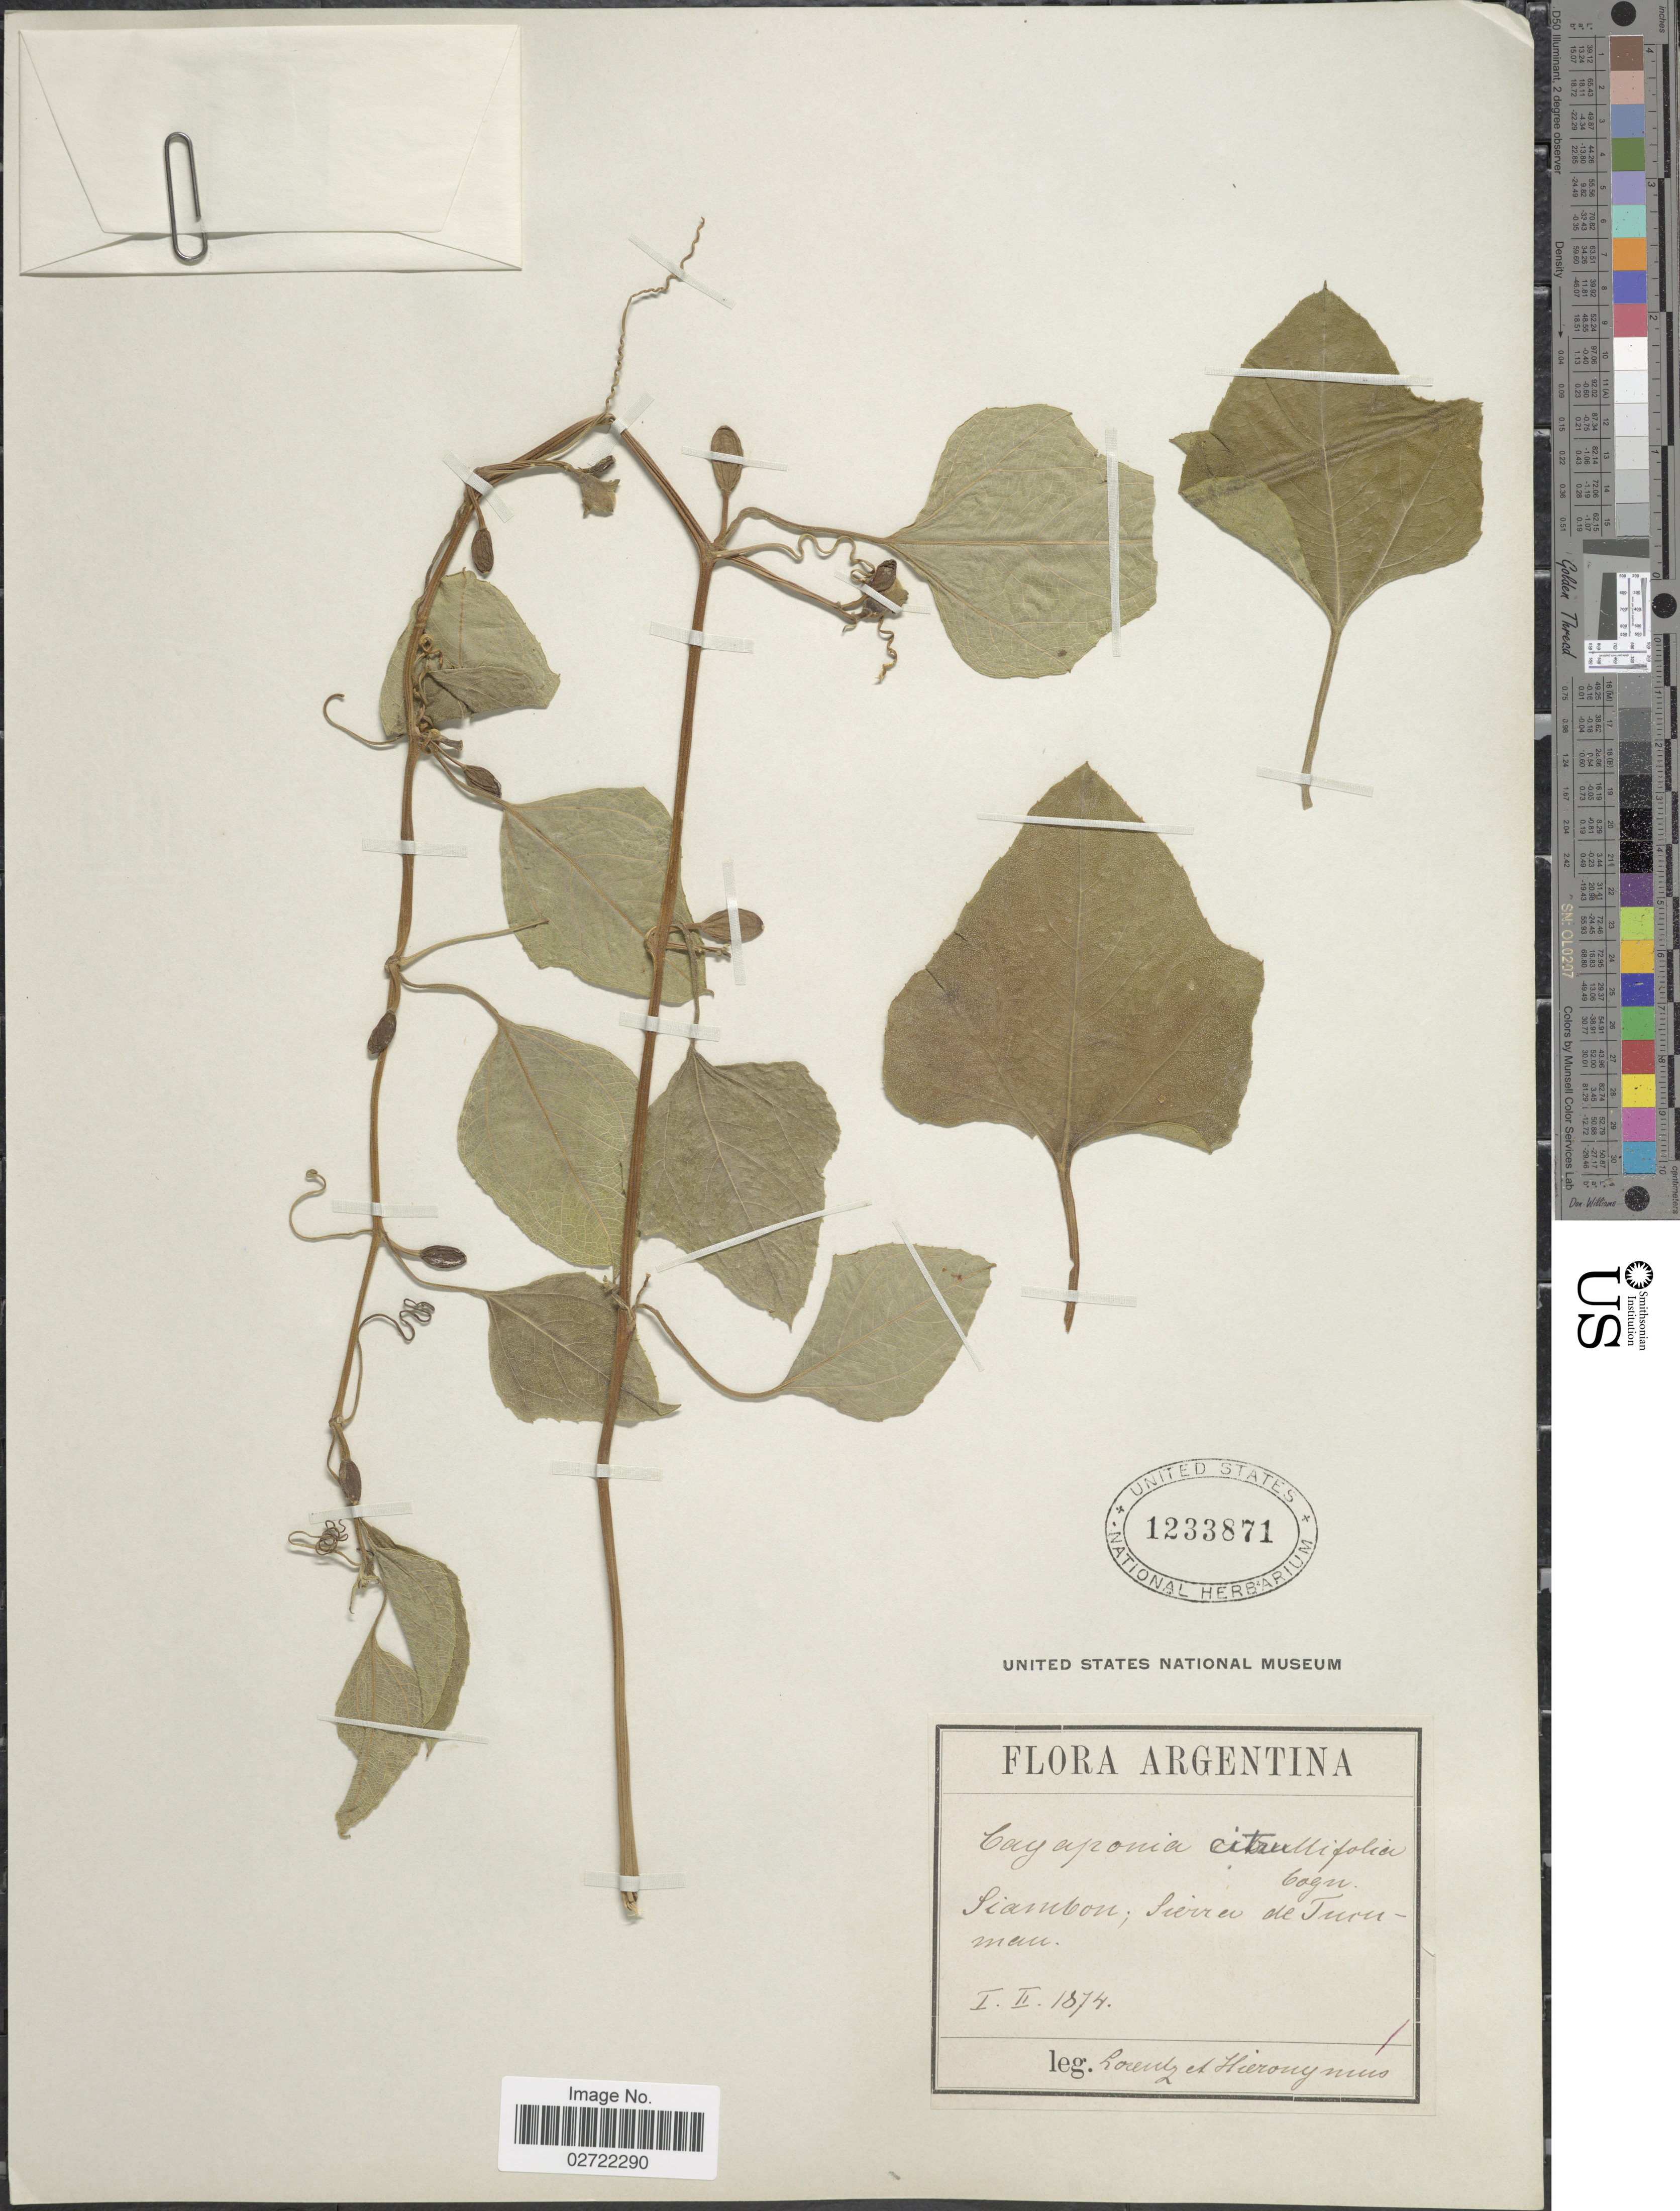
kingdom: Plantae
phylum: Tracheophyta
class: Magnoliopsida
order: Cucurbitales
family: Cucurbitaceae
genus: Cayaponia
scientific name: Cayaponia citrullifolia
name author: (Griseb.) Cogn.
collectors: -. Lorentz & -. Hieronymus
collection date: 1874-01/1874-02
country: Argentina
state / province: Tucuman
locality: Siambon; Sierra de Tucuman.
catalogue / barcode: US 1233871